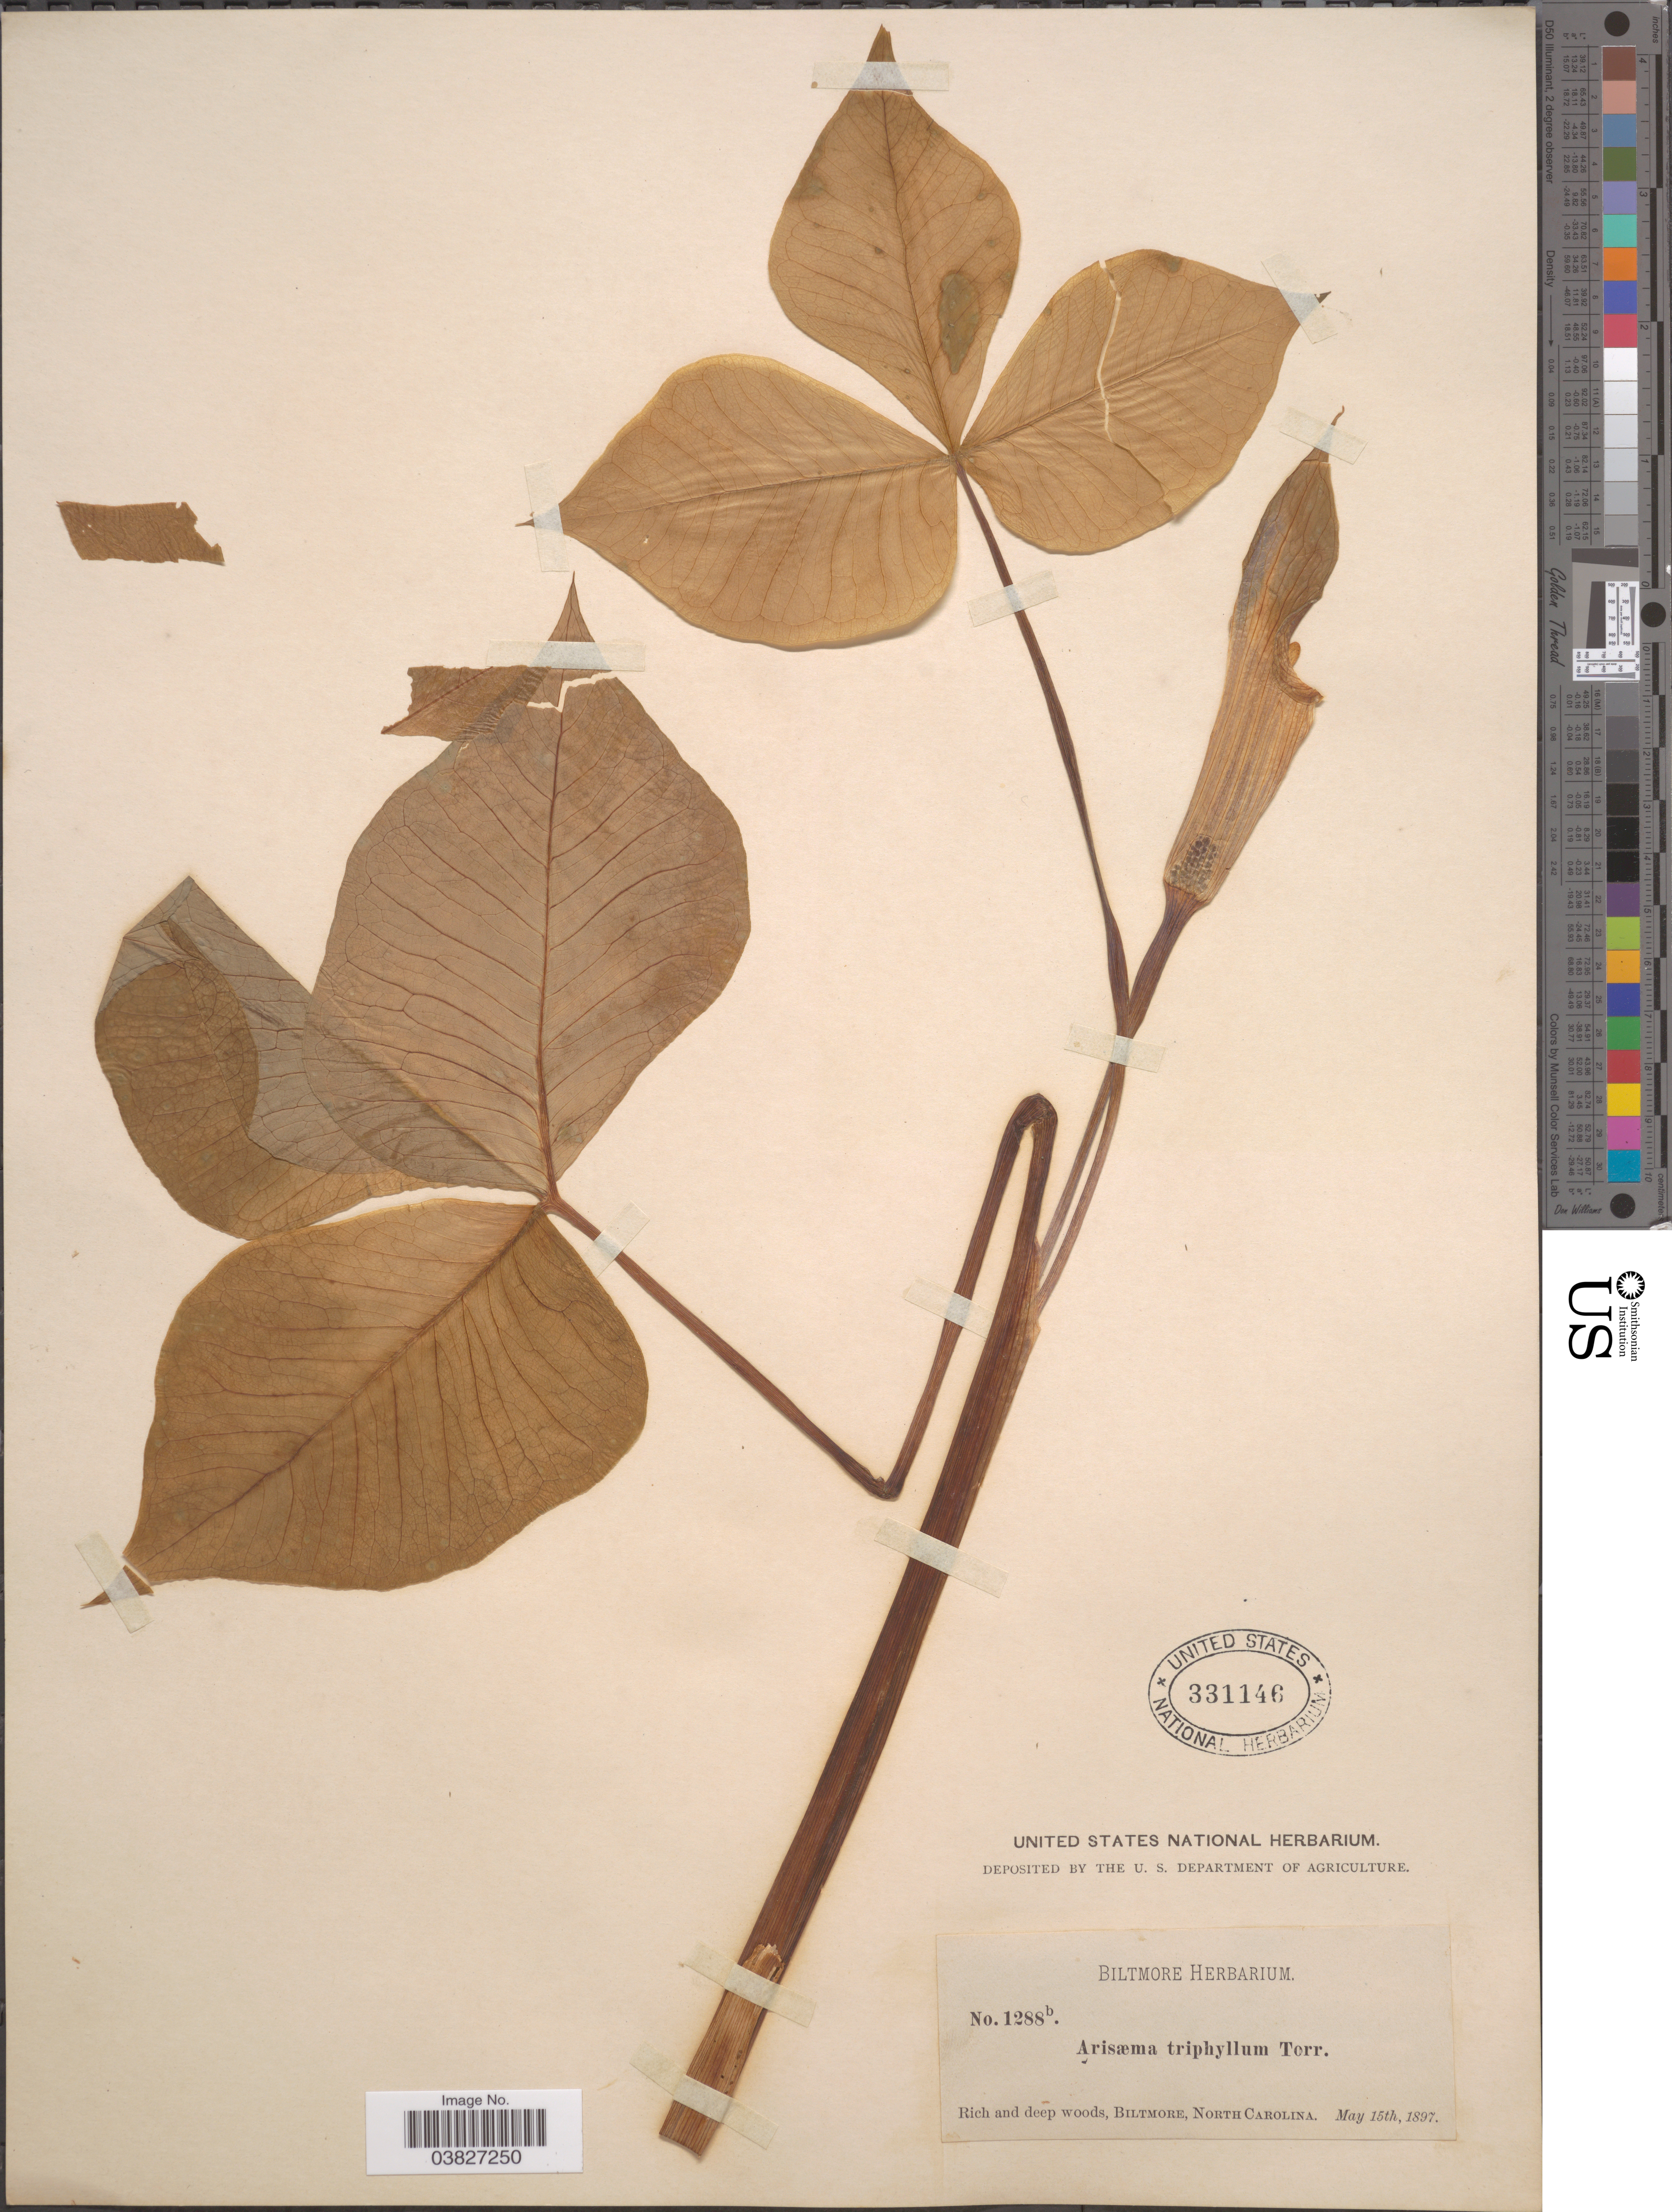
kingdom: Plantae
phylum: Tracheophyta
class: Liliopsida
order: Alismatales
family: Araceae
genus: Arisaema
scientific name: Arisaema triphyllum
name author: (L.) Schott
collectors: ex herb. Biltmore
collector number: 1288b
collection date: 1897-05-15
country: United States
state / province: North Carolina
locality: Rich and deep woods, Biltmore.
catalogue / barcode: US 331146